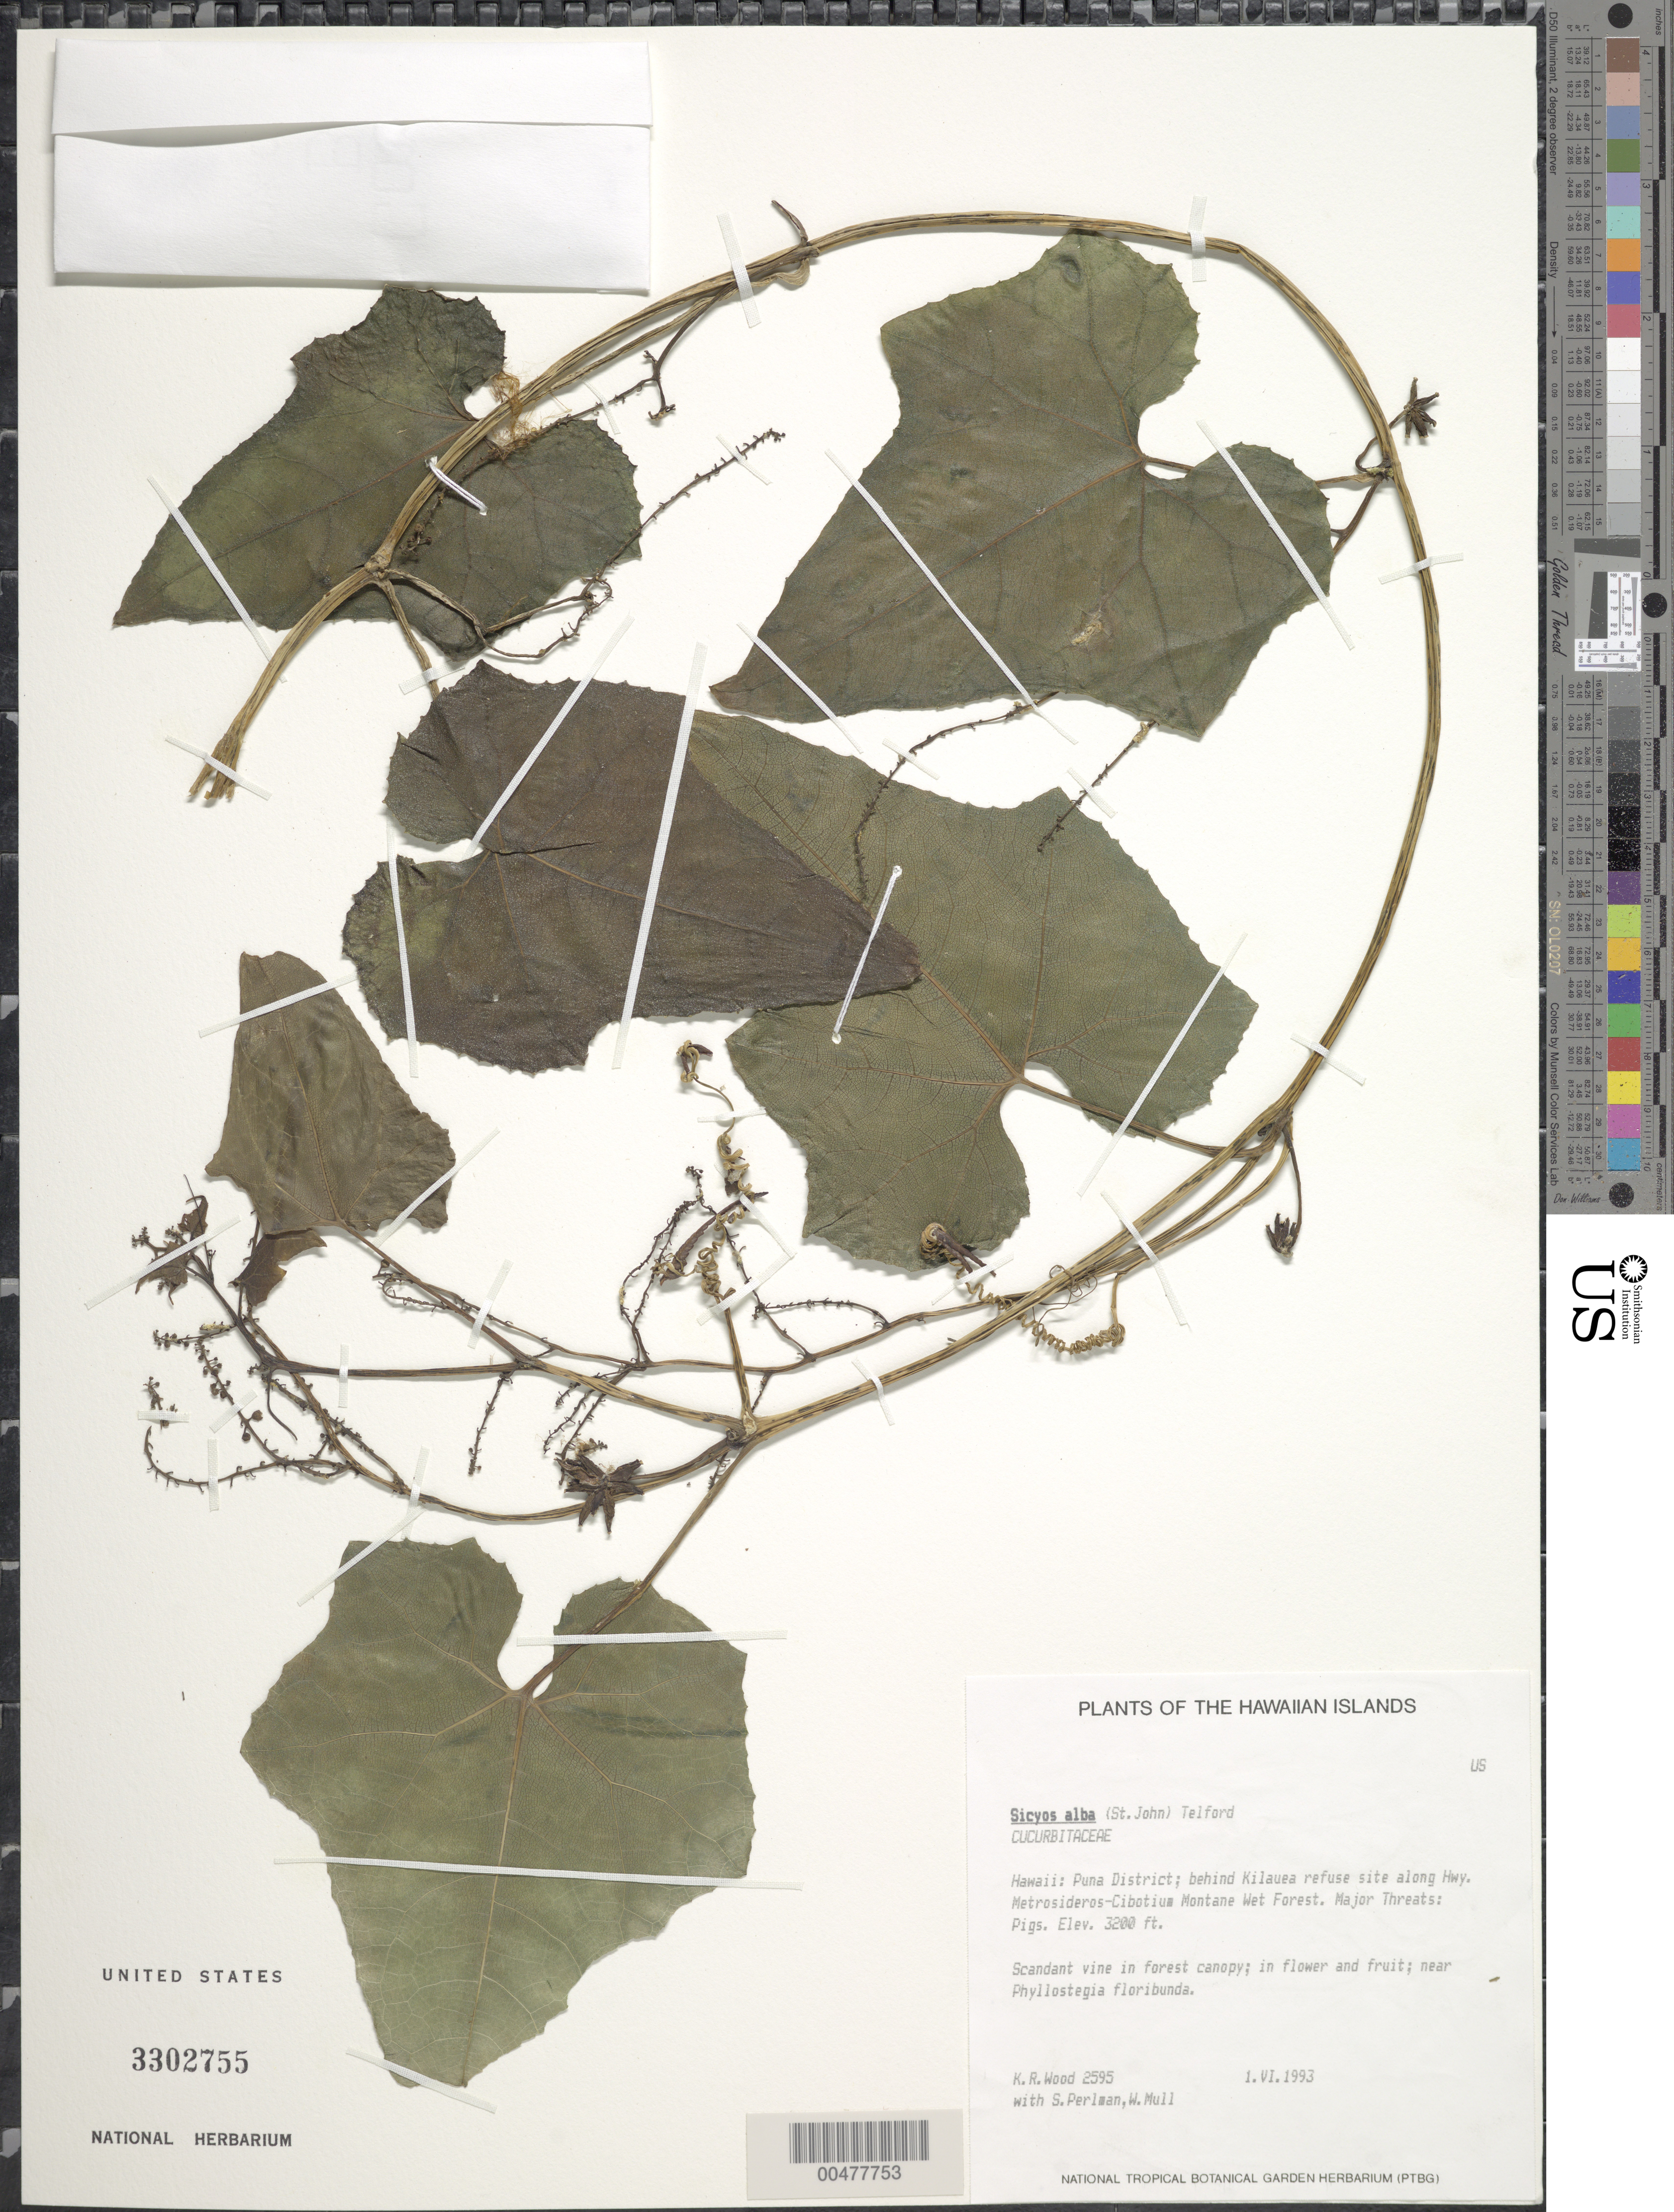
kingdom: Plantae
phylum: Tracheophyta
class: Magnoliopsida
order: Cucurbitales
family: Cucurbitaceae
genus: Sicyos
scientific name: Sicyos albus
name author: (H. St. John) I. Telford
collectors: K. R. Wood, S. P. Perlman & W. Mull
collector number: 2595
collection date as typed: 1 Jun 1993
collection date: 1993-06-01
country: United States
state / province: Hawaii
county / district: Hawaii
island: Hawaii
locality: Puna Dist., behind Kilauea refuse site along hwy.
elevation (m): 975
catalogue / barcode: US 3302755